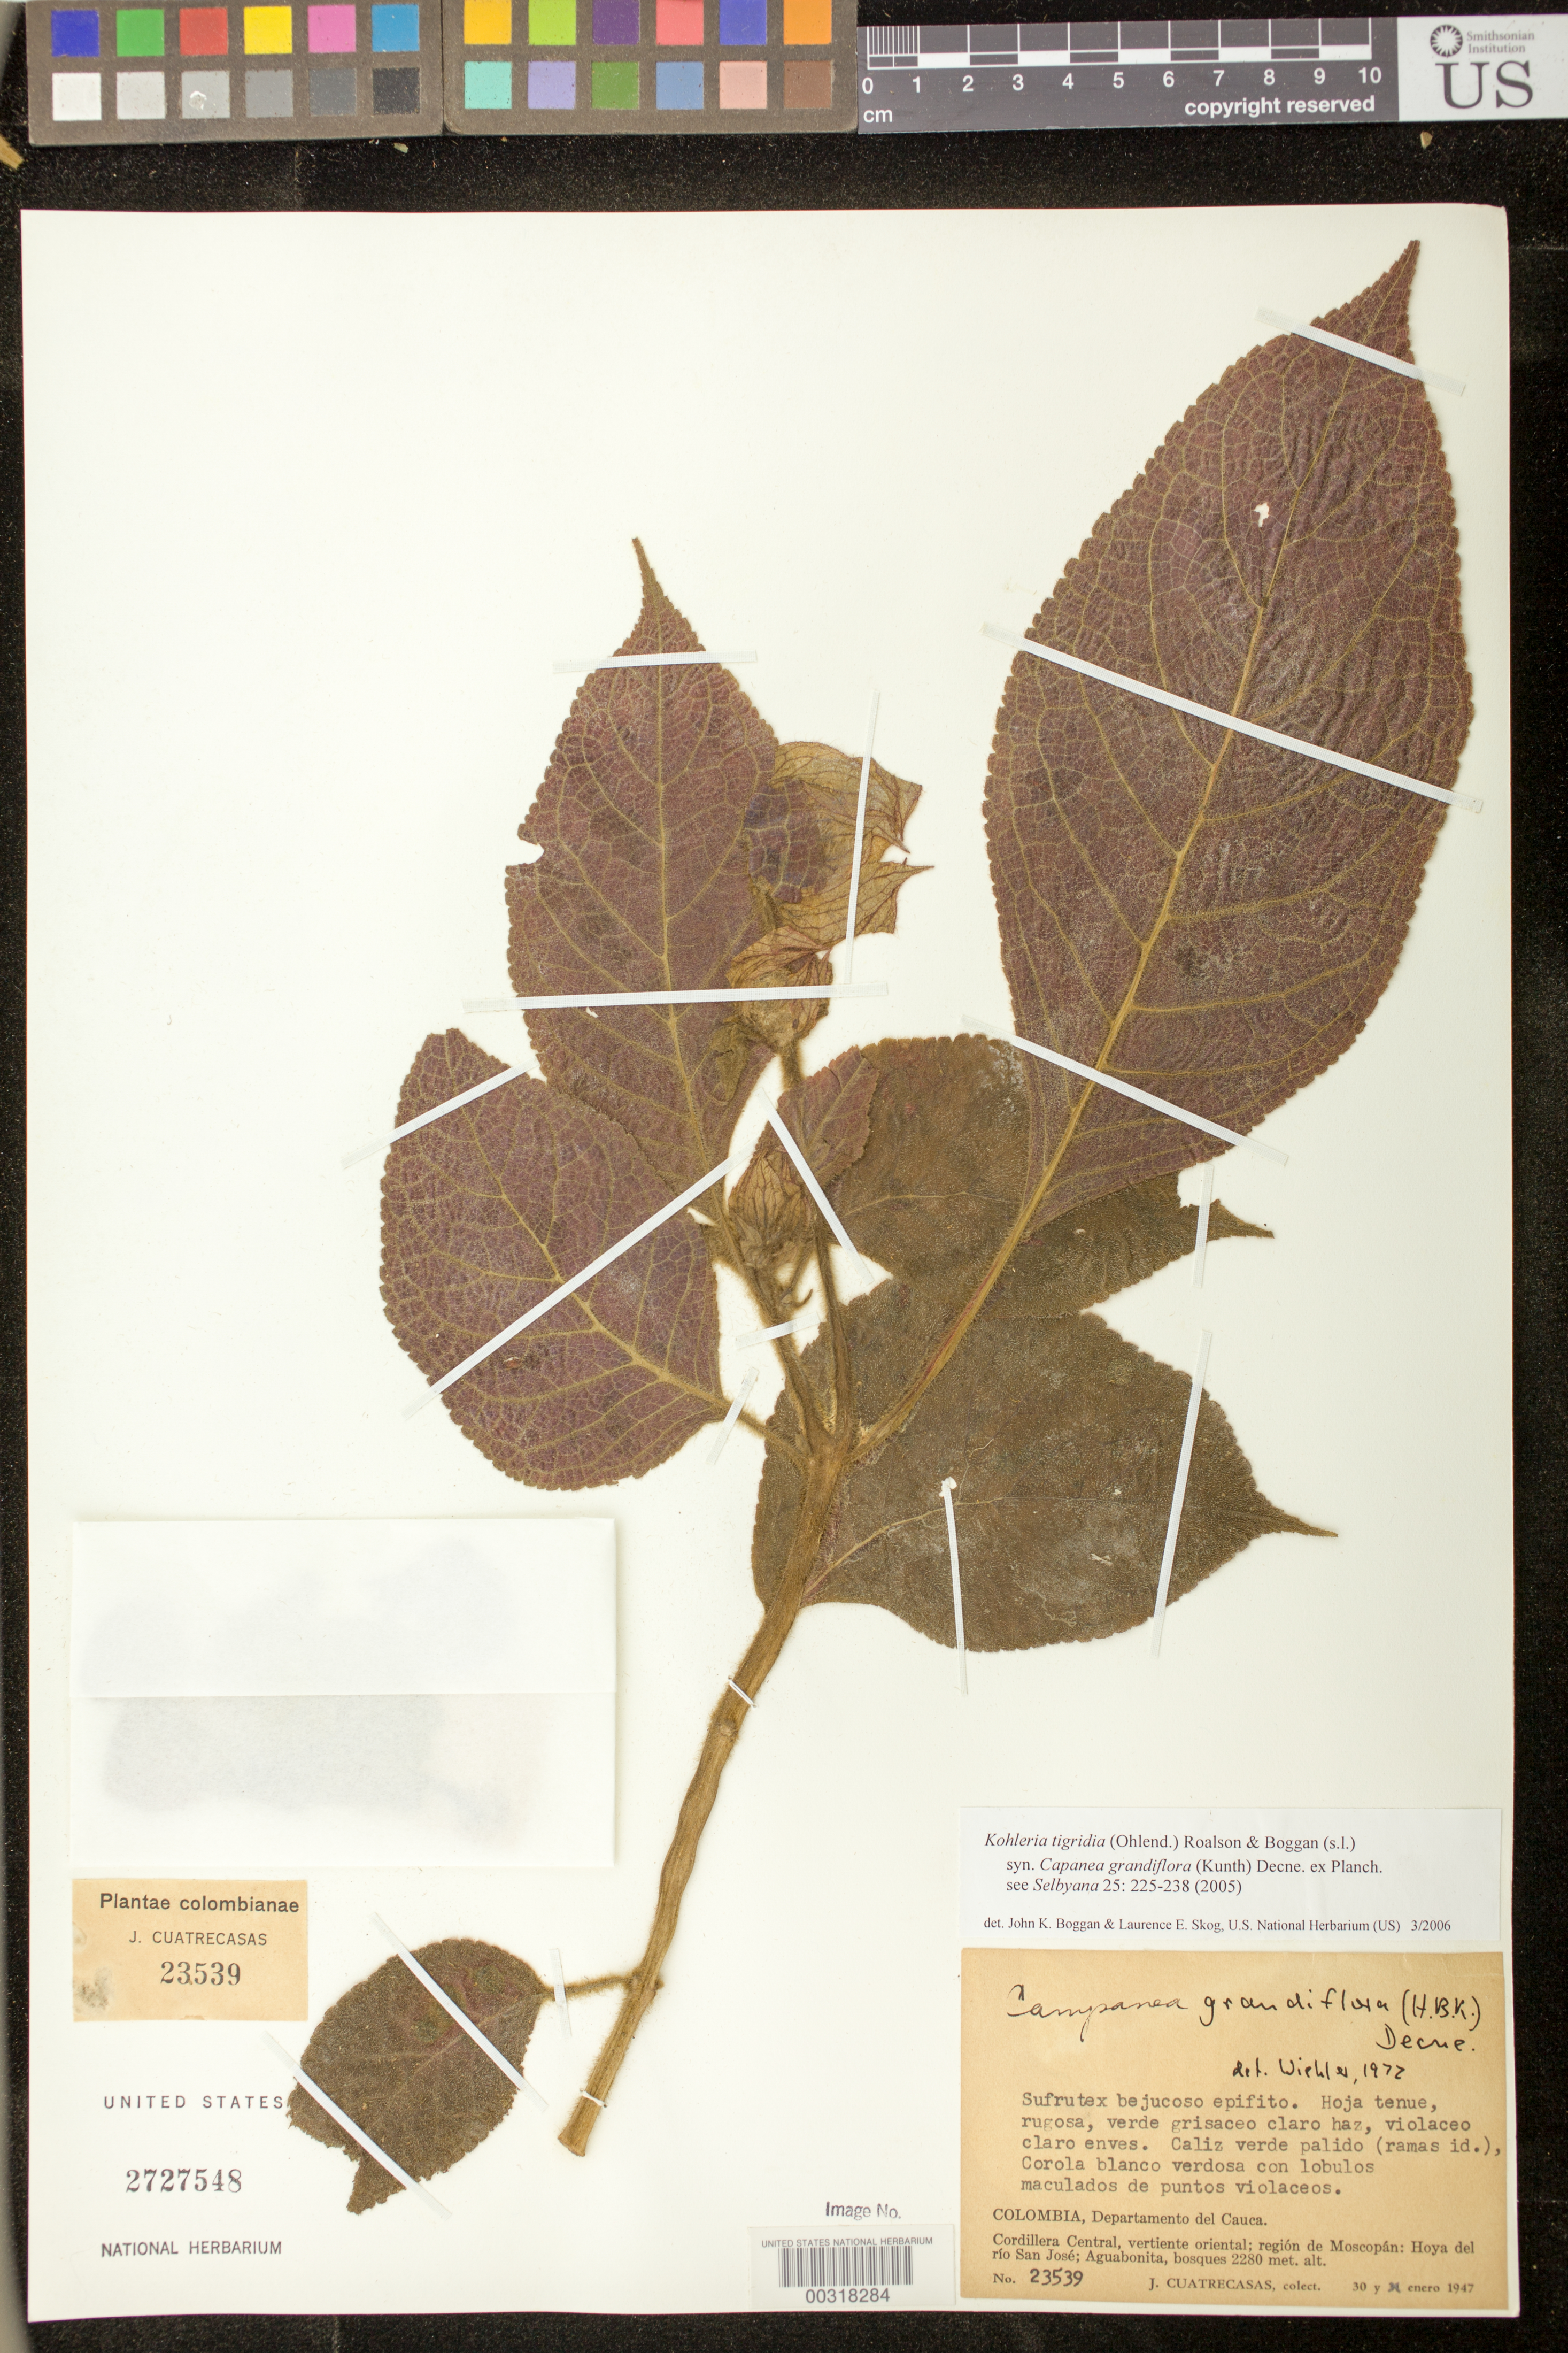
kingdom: Plantae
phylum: Tracheophyta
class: Magnoliopsida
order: Lamiales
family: Gesneriaceae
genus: Kohleria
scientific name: Kohleria tigridia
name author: (Ohlend.) Roalson & Boggan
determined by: Boggan, J. K.; Skog, L. E.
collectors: J. Cuatrecasas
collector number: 23539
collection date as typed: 30 Jan 1947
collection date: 1947-01-30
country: Colombia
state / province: Cauca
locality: Cordillera Central, eastern slope, region of Moscopan, valley of Rio San Jose, Aguabonita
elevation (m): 2280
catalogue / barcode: US 2727548